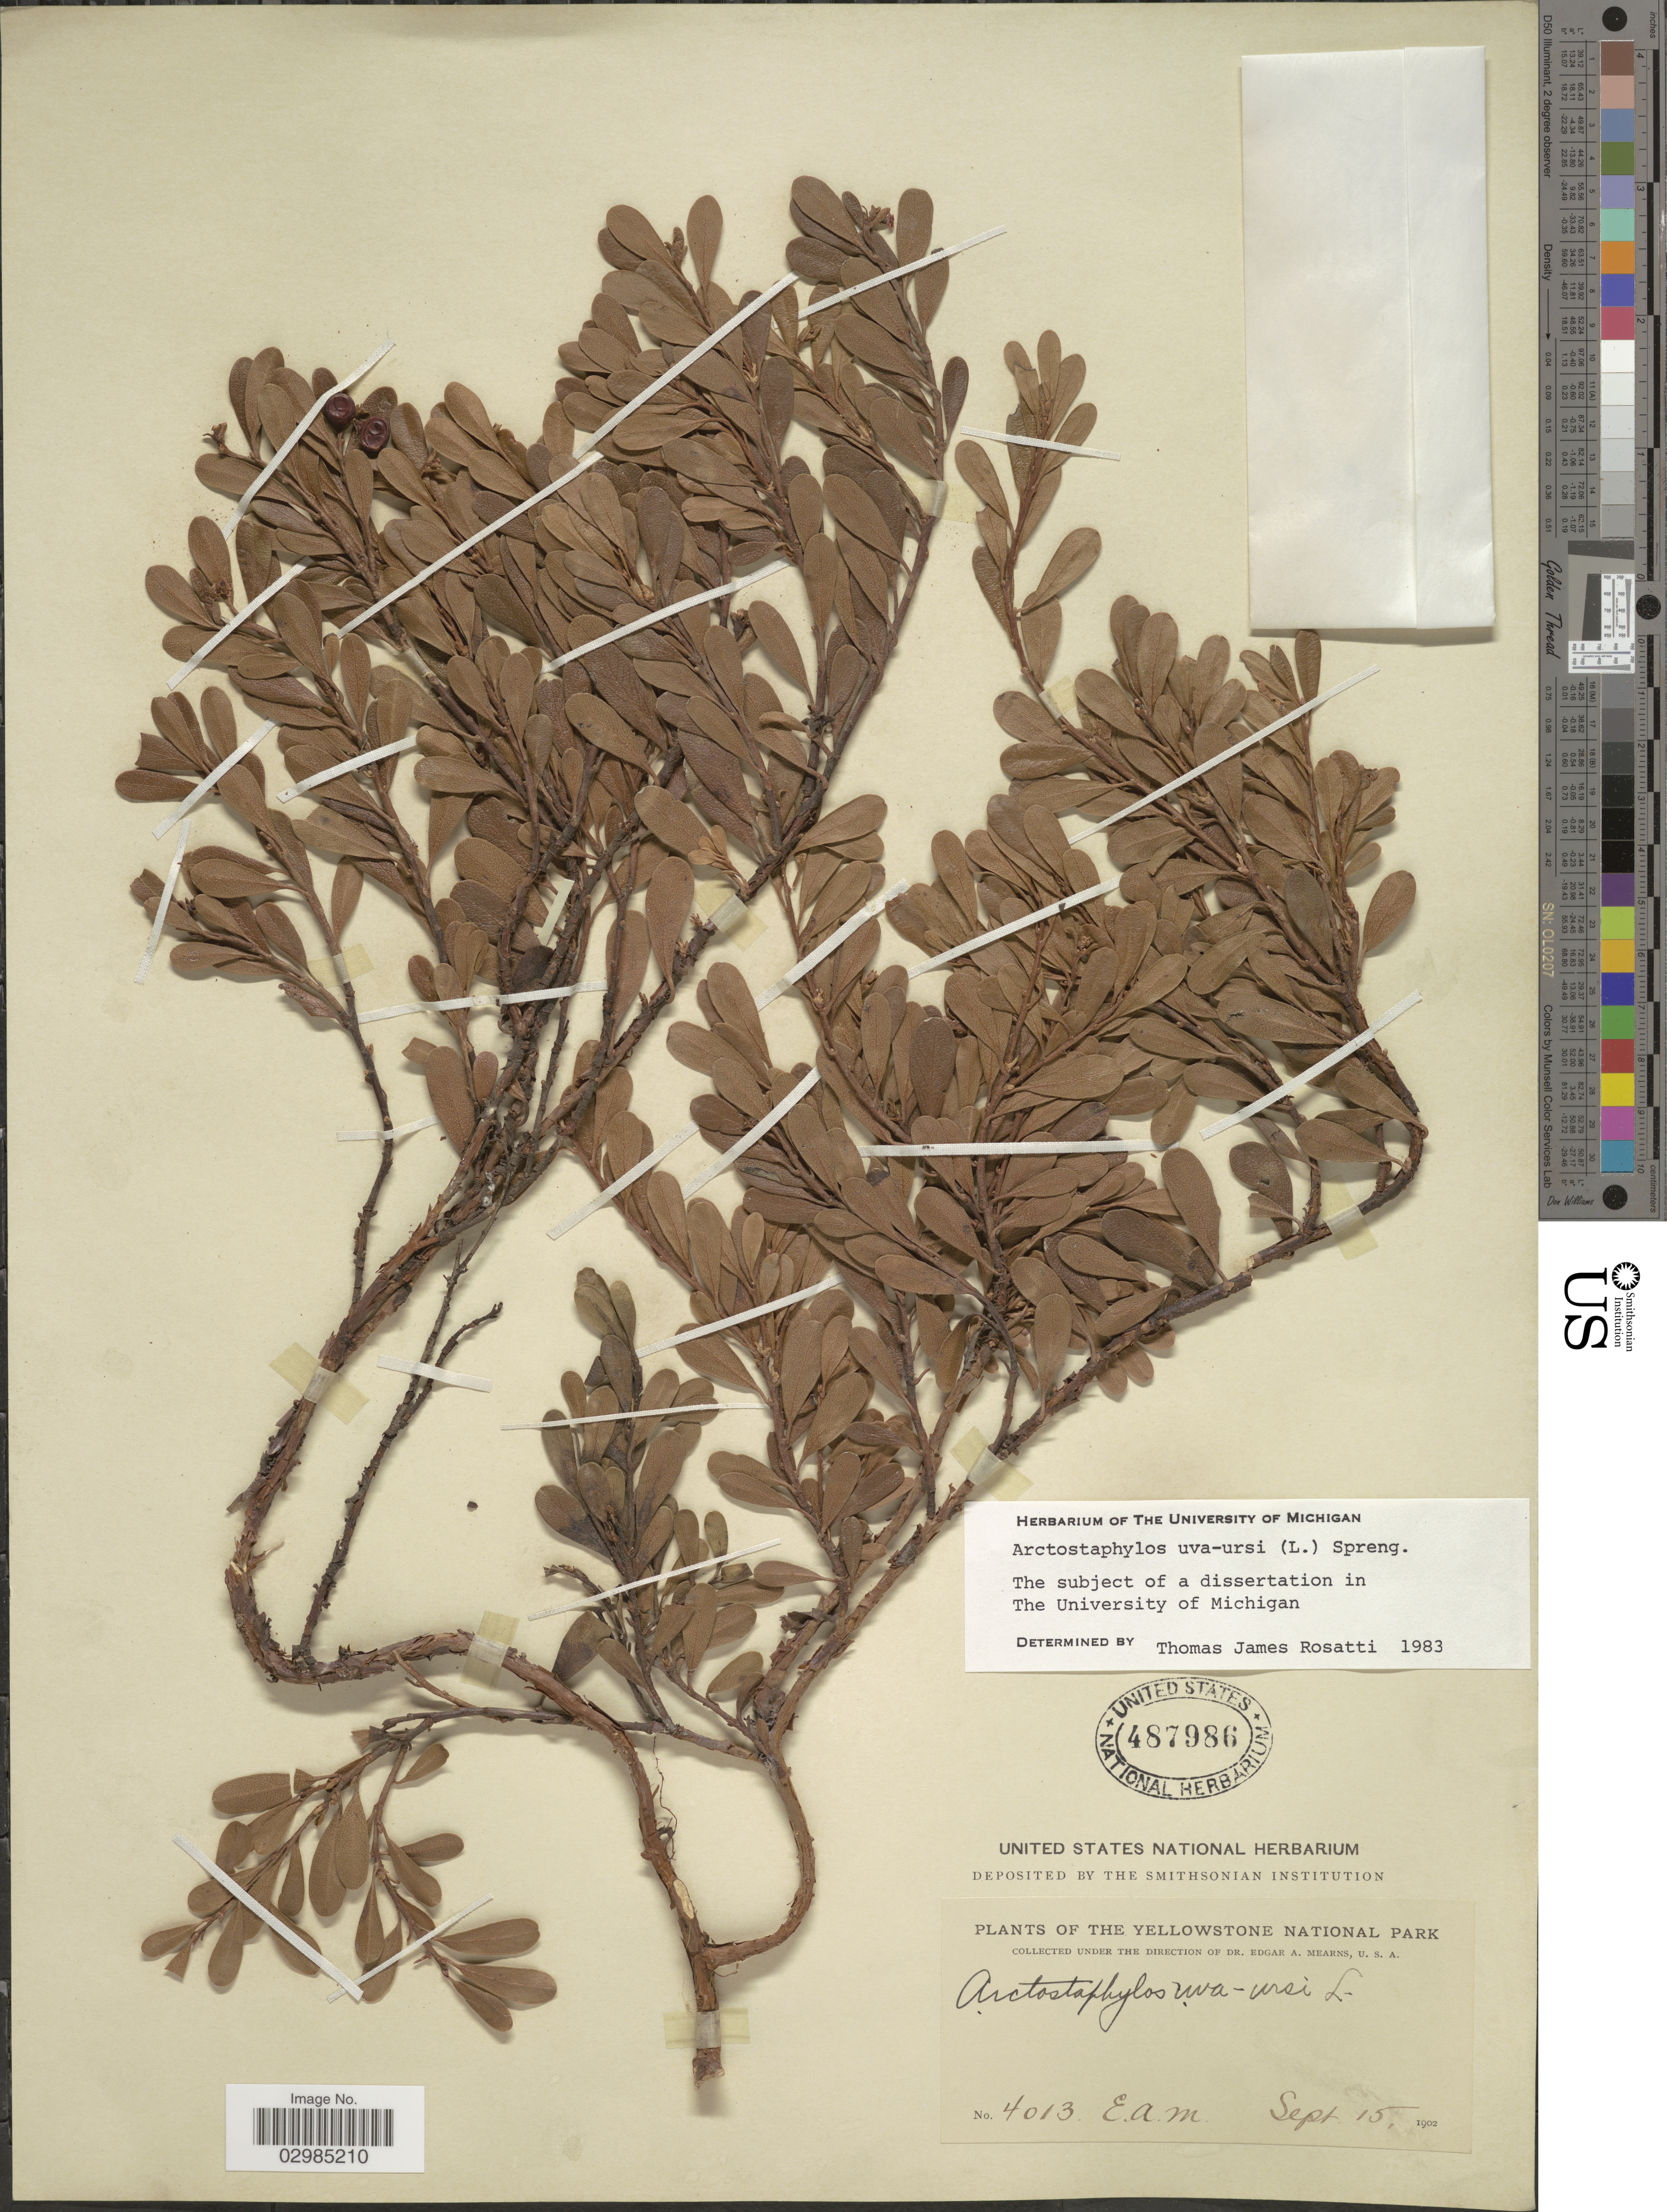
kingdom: Plantae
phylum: Tracheophyta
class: Magnoliopsida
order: Ericales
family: Ericaceae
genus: Arctostaphylos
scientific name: Arctostaphylos uva-ursi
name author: (L.) Spreng.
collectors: E. A. Mearns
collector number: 4013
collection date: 1902-09-15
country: United States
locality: Yellowstone National Park.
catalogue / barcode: US 487986